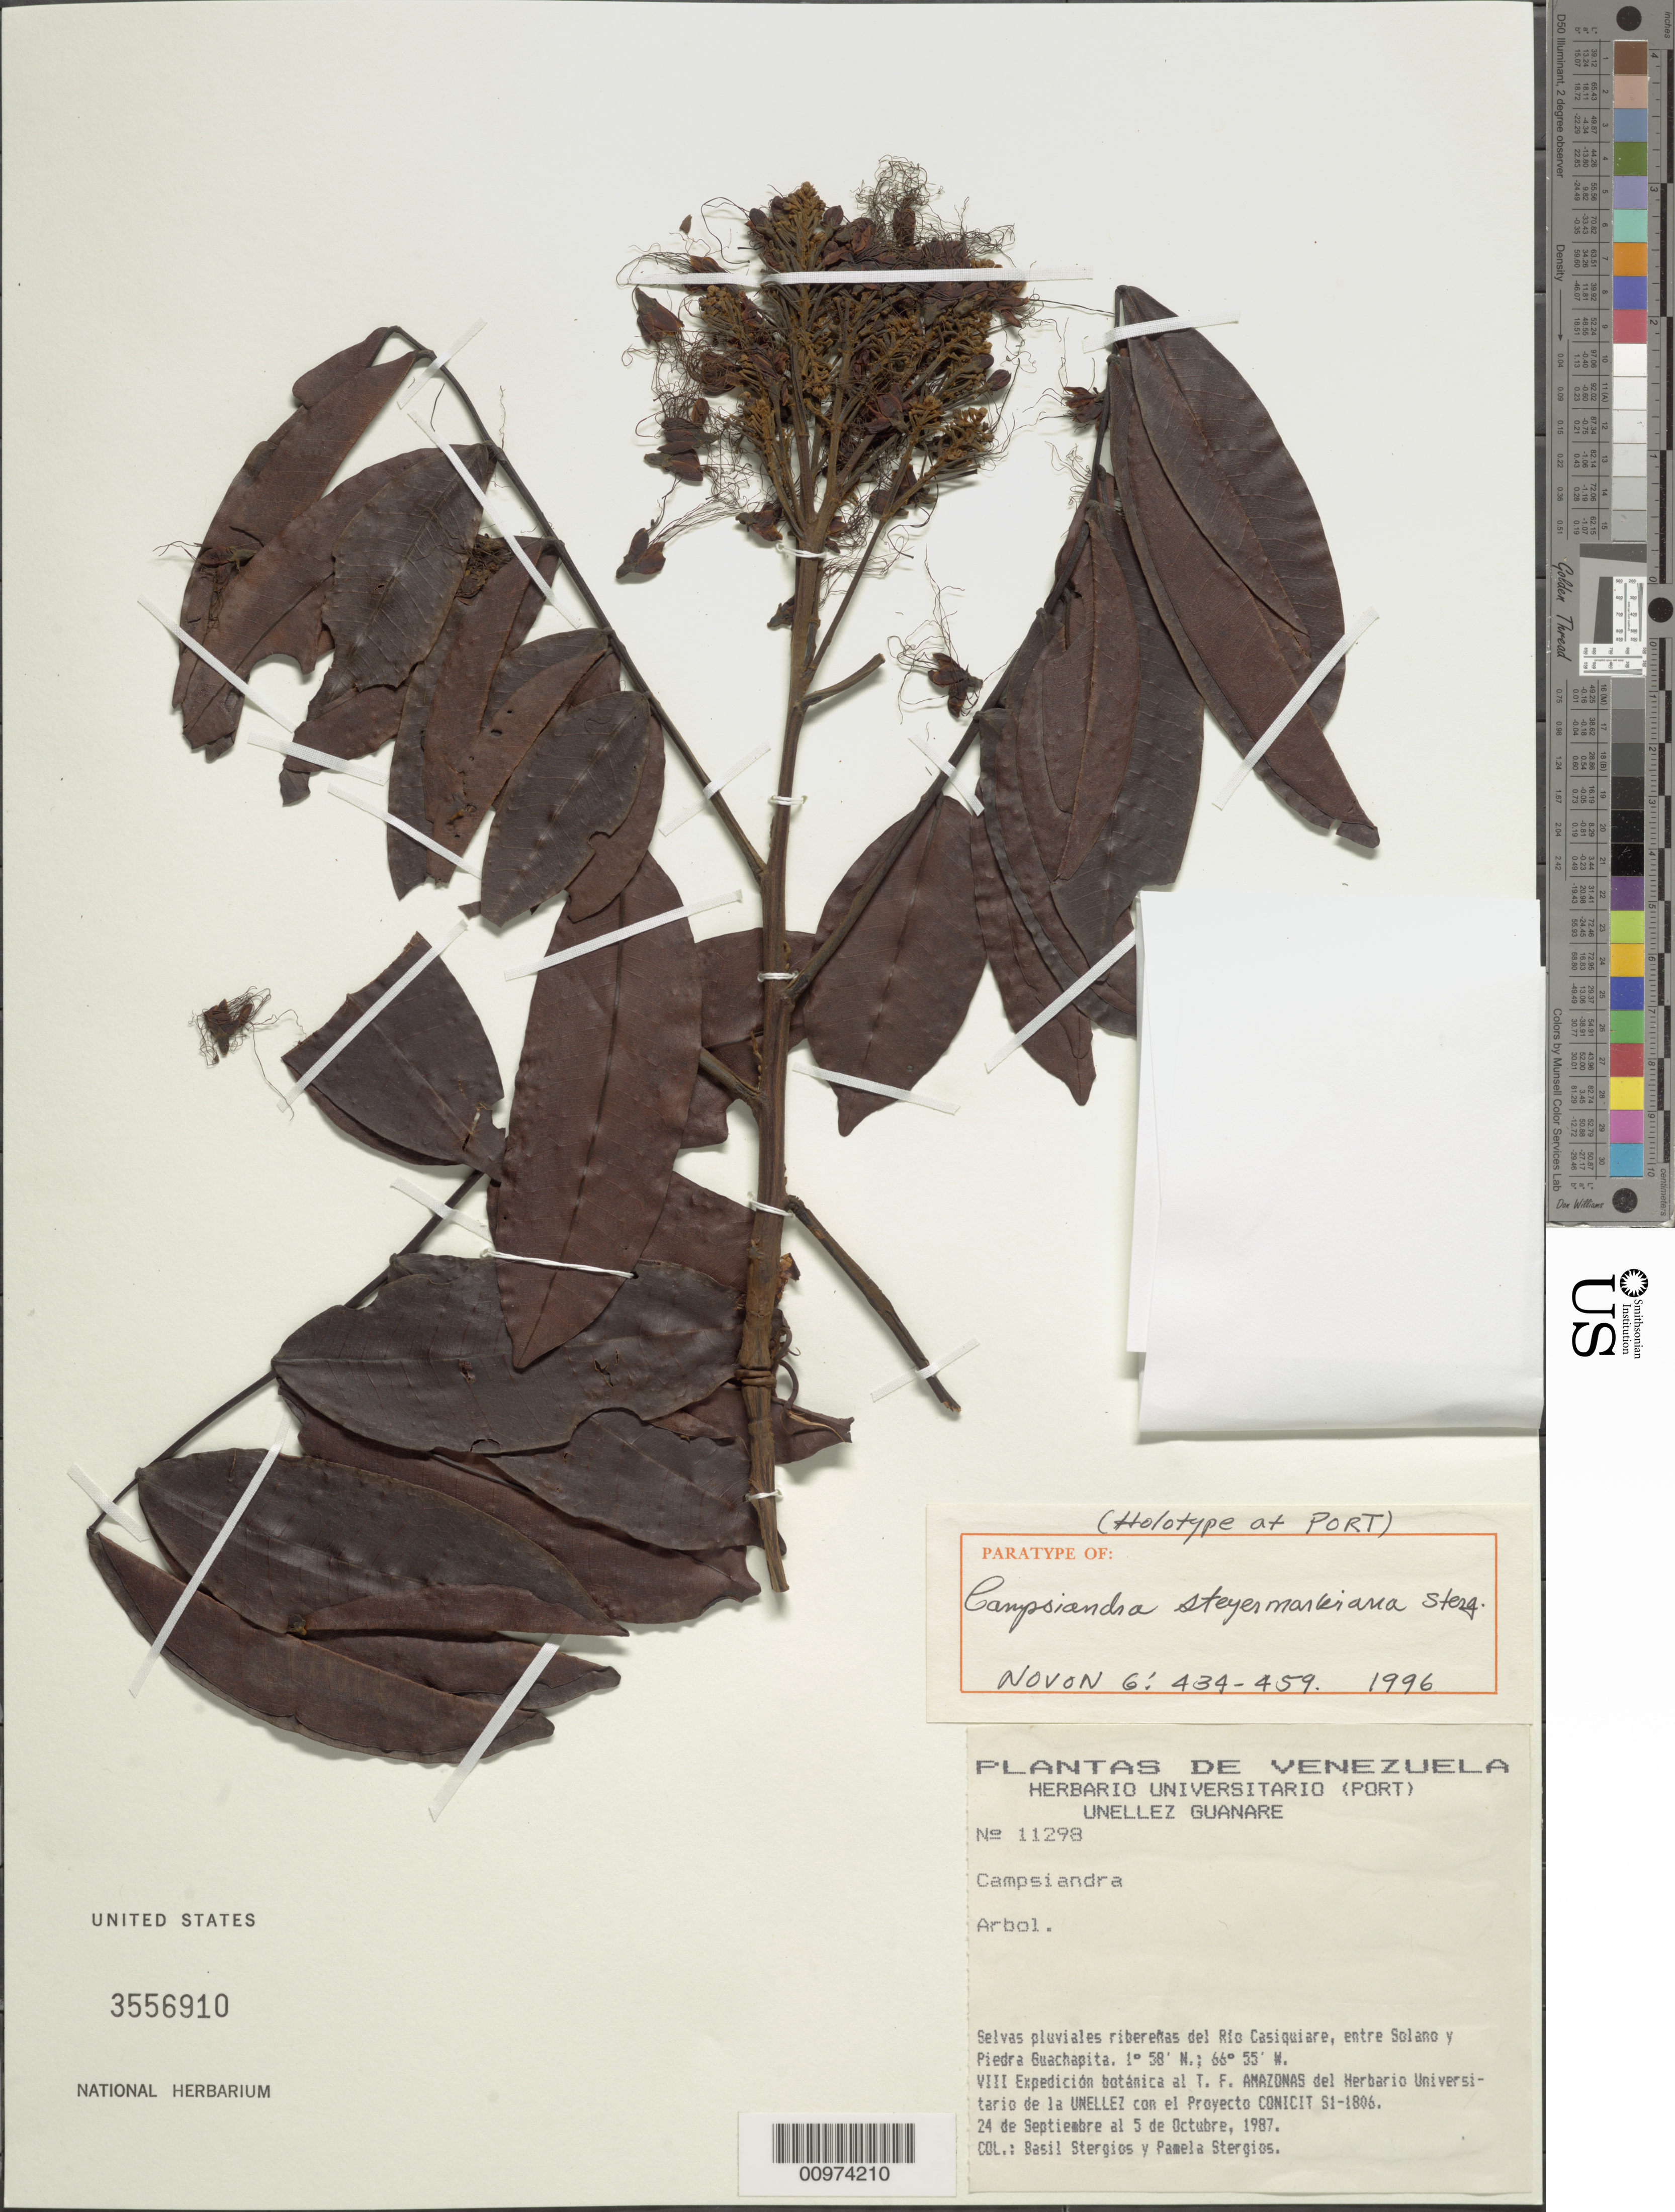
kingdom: Plantae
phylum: Tracheophyta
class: Magnoliopsida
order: Fabales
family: Fabaceae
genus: Campsiandra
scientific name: Campsiandra steyermarkiana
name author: Stergios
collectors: B. G. Stergios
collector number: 11298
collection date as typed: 24-Sep-87 to 5-Oct-87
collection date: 1987-09-24/1987-10-05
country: Venezuela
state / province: Amazonas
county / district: Río Negro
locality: Rio Casiquiare, entre Solano y Piedra Guachapita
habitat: Selvas pluviales ribereñas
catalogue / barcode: US 3556910